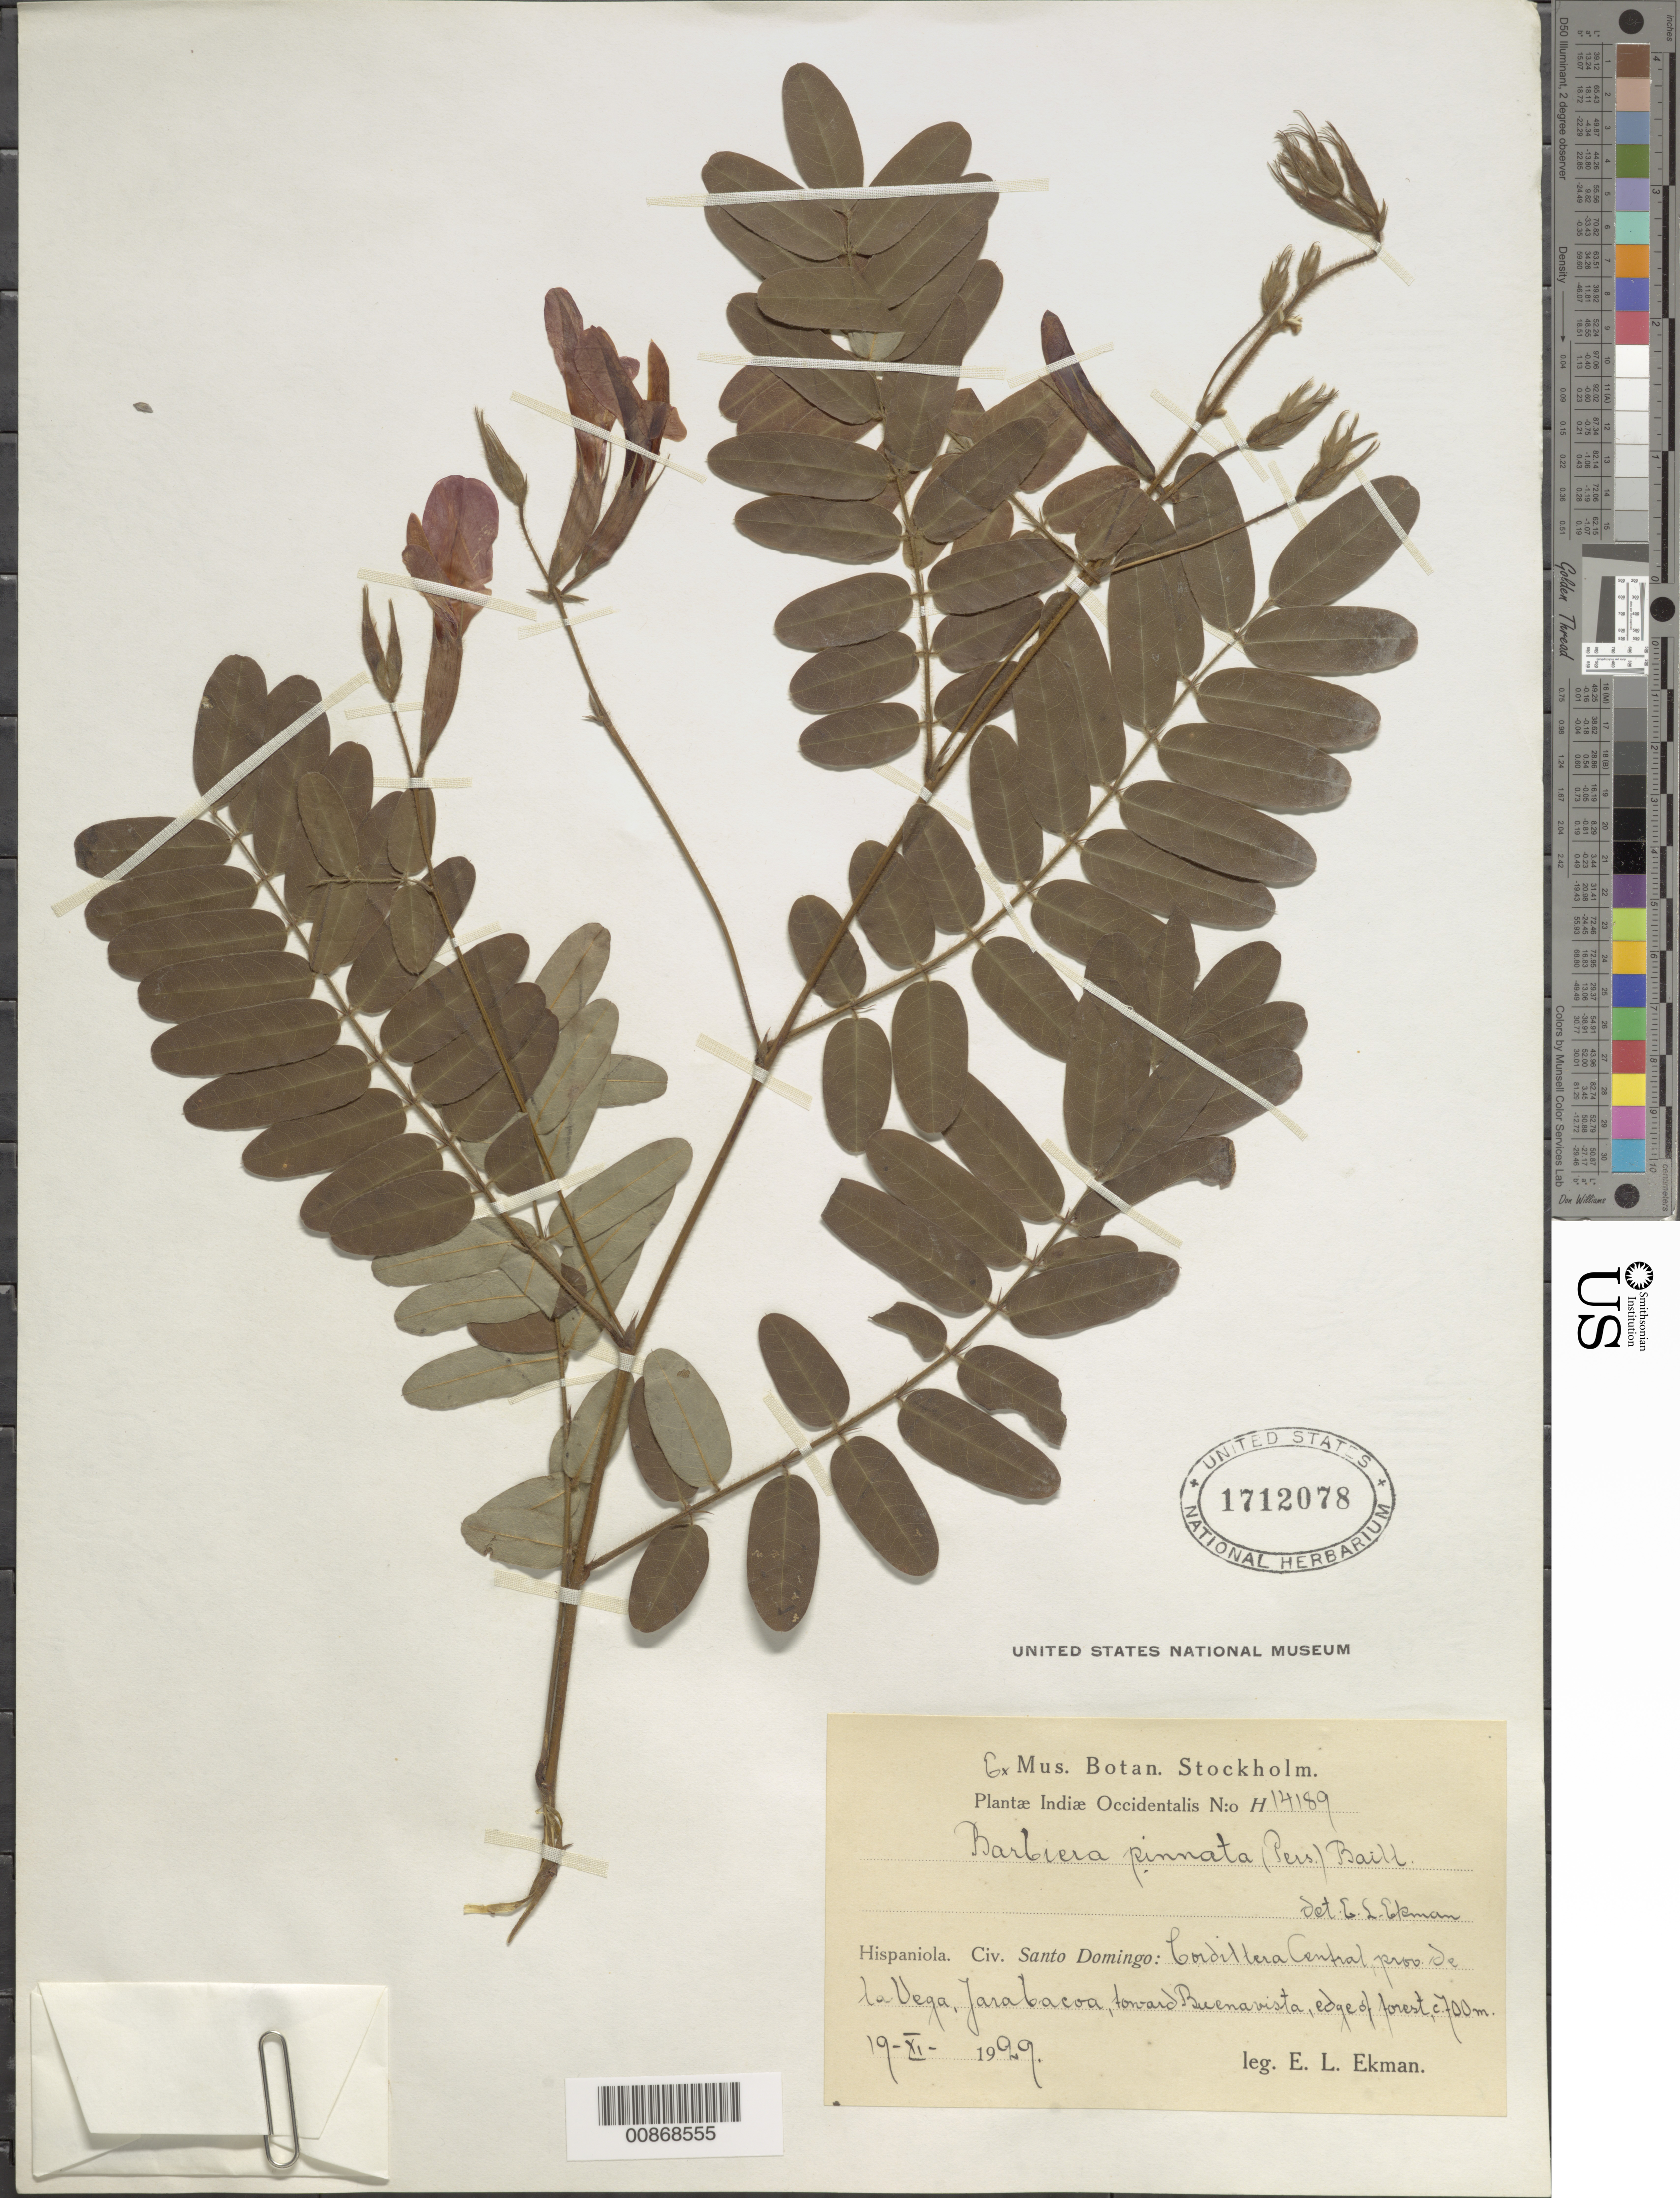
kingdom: Plantae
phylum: Tracheophyta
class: Magnoliopsida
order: Fabales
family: Fabaceae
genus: Barbieria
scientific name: Barbieria pinnata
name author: (Pers.) Baill.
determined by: Ekman, E. L.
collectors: E. L. Ekman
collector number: H 14189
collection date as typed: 19 Nov 1929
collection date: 1929-11-19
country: Dominican Republic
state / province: La Vega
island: Hispaniola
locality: Cordillera Central, Jarabacoa, toward Buenavista.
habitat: Edge of forest.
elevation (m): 700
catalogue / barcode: US 1712078